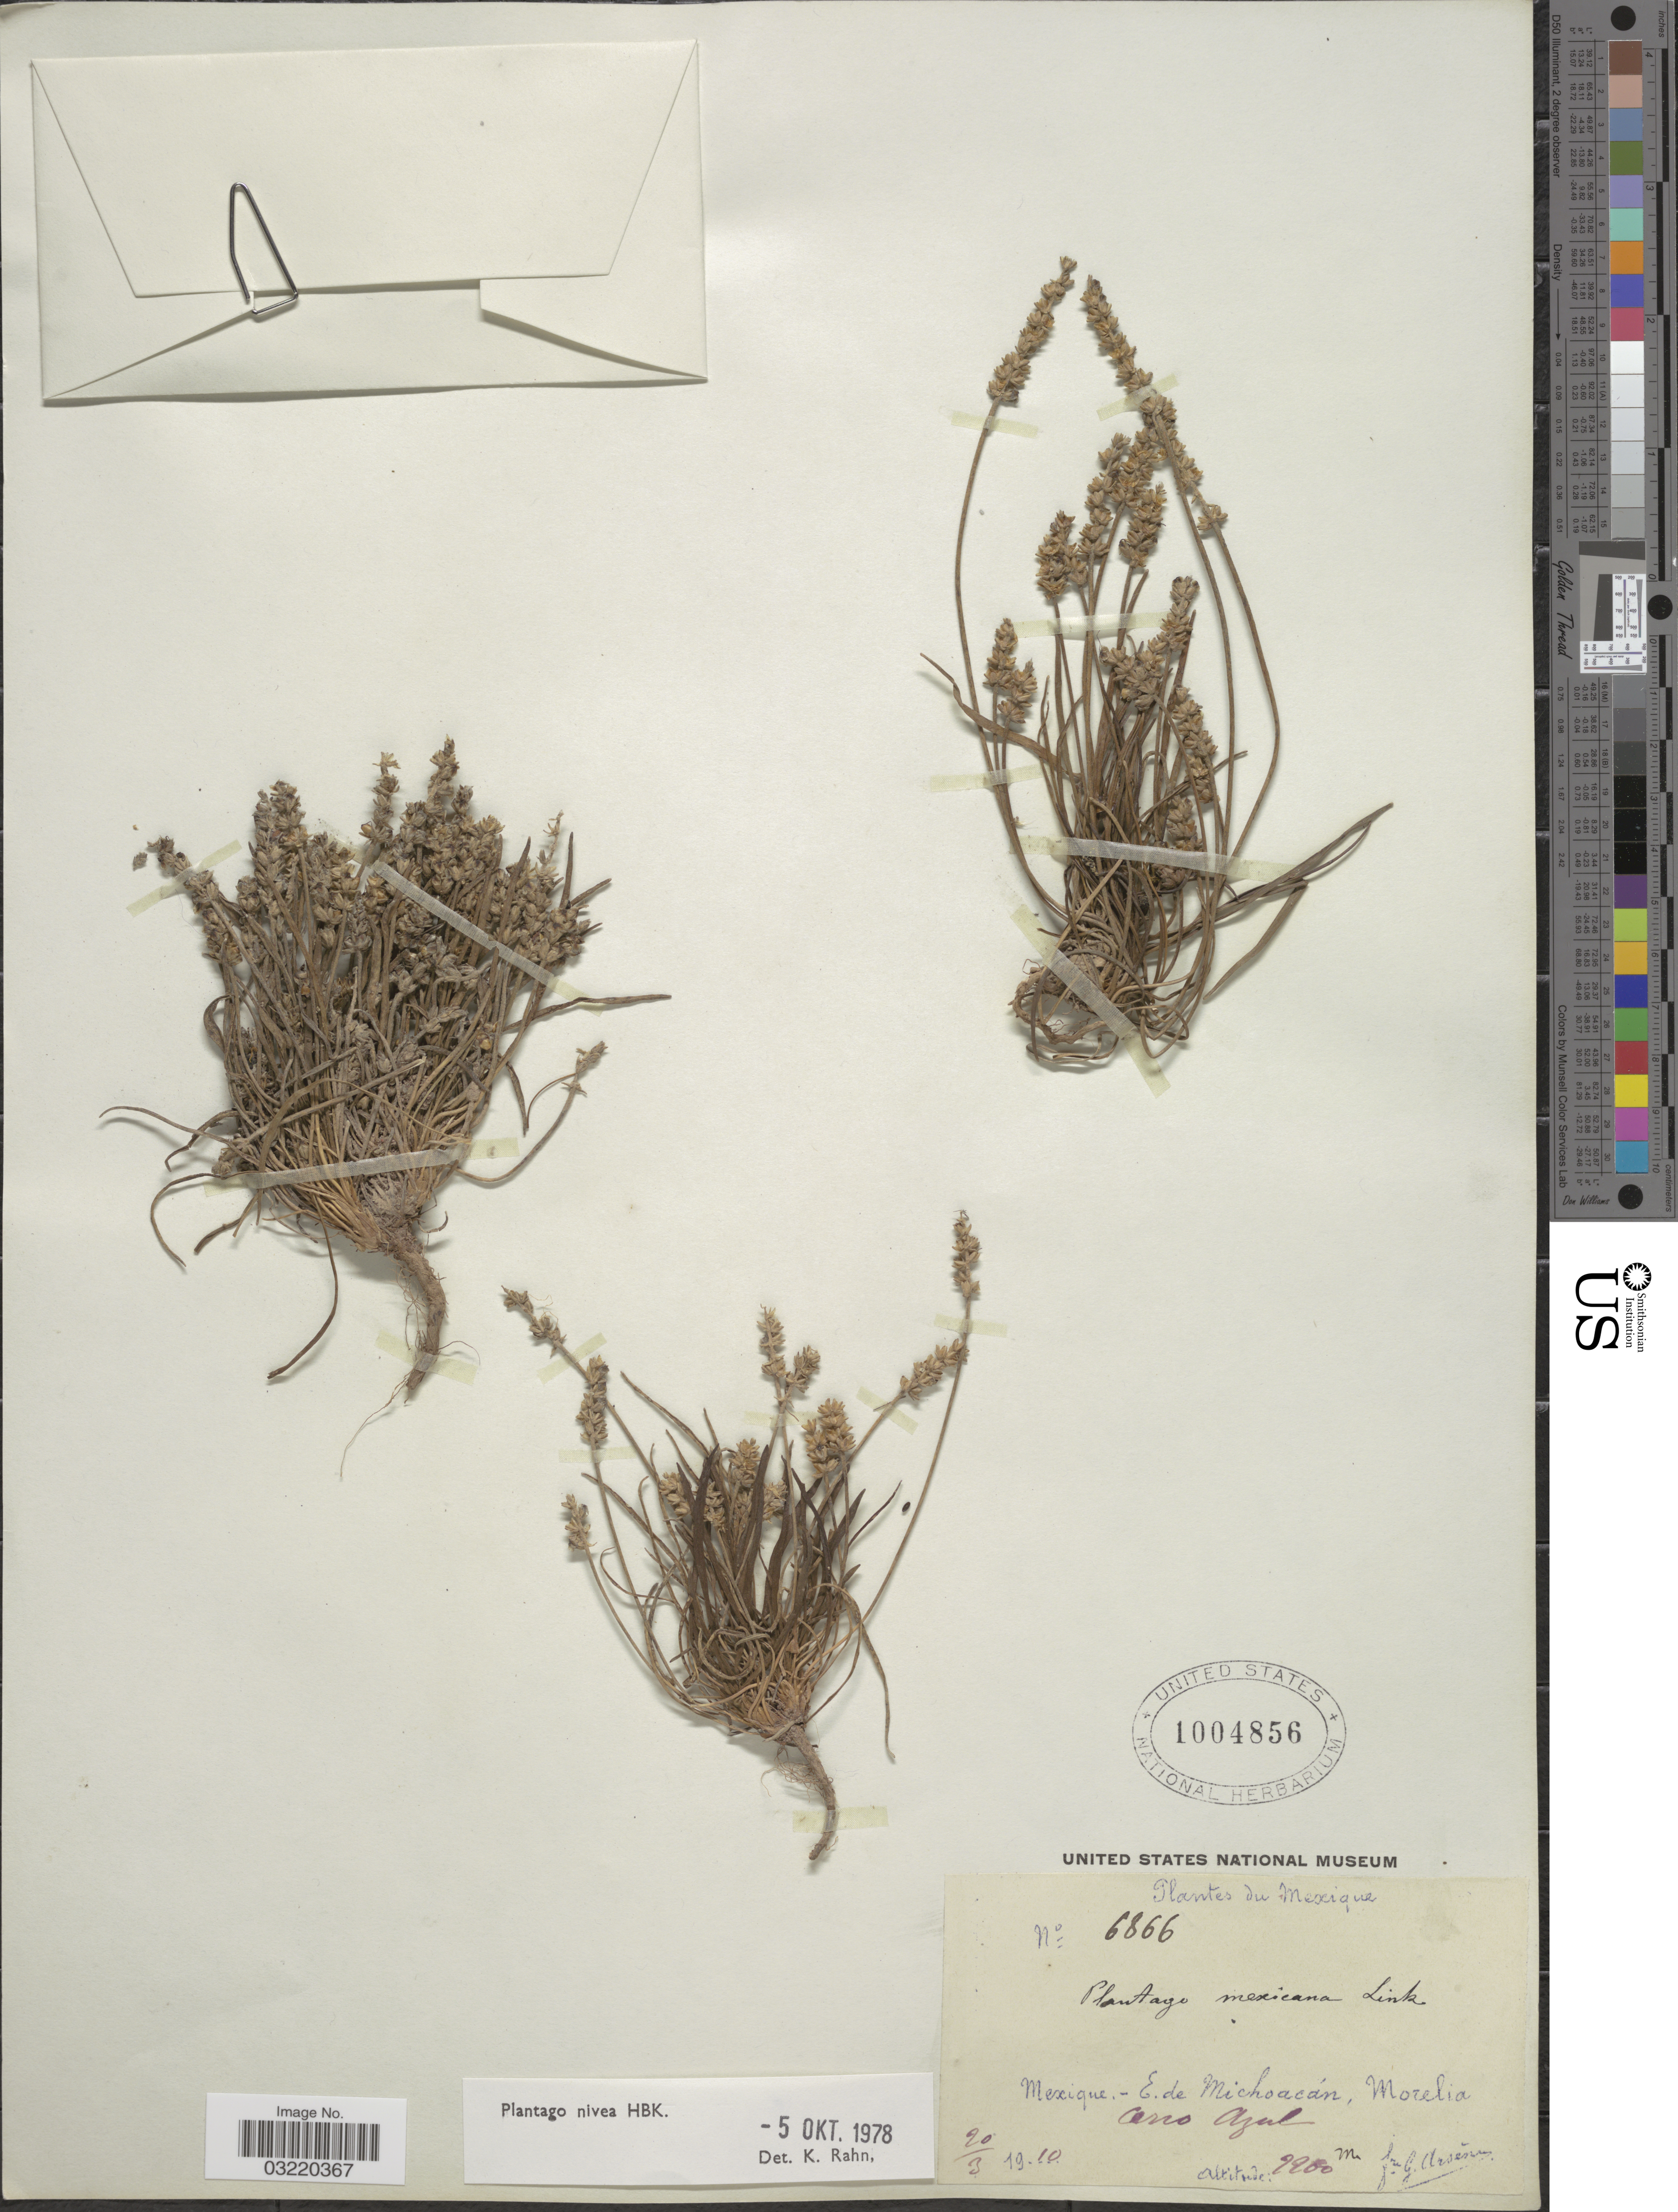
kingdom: Plantae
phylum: Tracheophyta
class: Magnoliopsida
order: Lamiales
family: Plantaginaceae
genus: Plantago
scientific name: Plantago nivea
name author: Kunth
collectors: Bro. G. Arsène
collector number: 6866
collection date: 1910-03-20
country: Mexico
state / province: Michoacán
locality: E. de Michoacán, Morelia. Cerro Azul.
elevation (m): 2200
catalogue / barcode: US 1004856